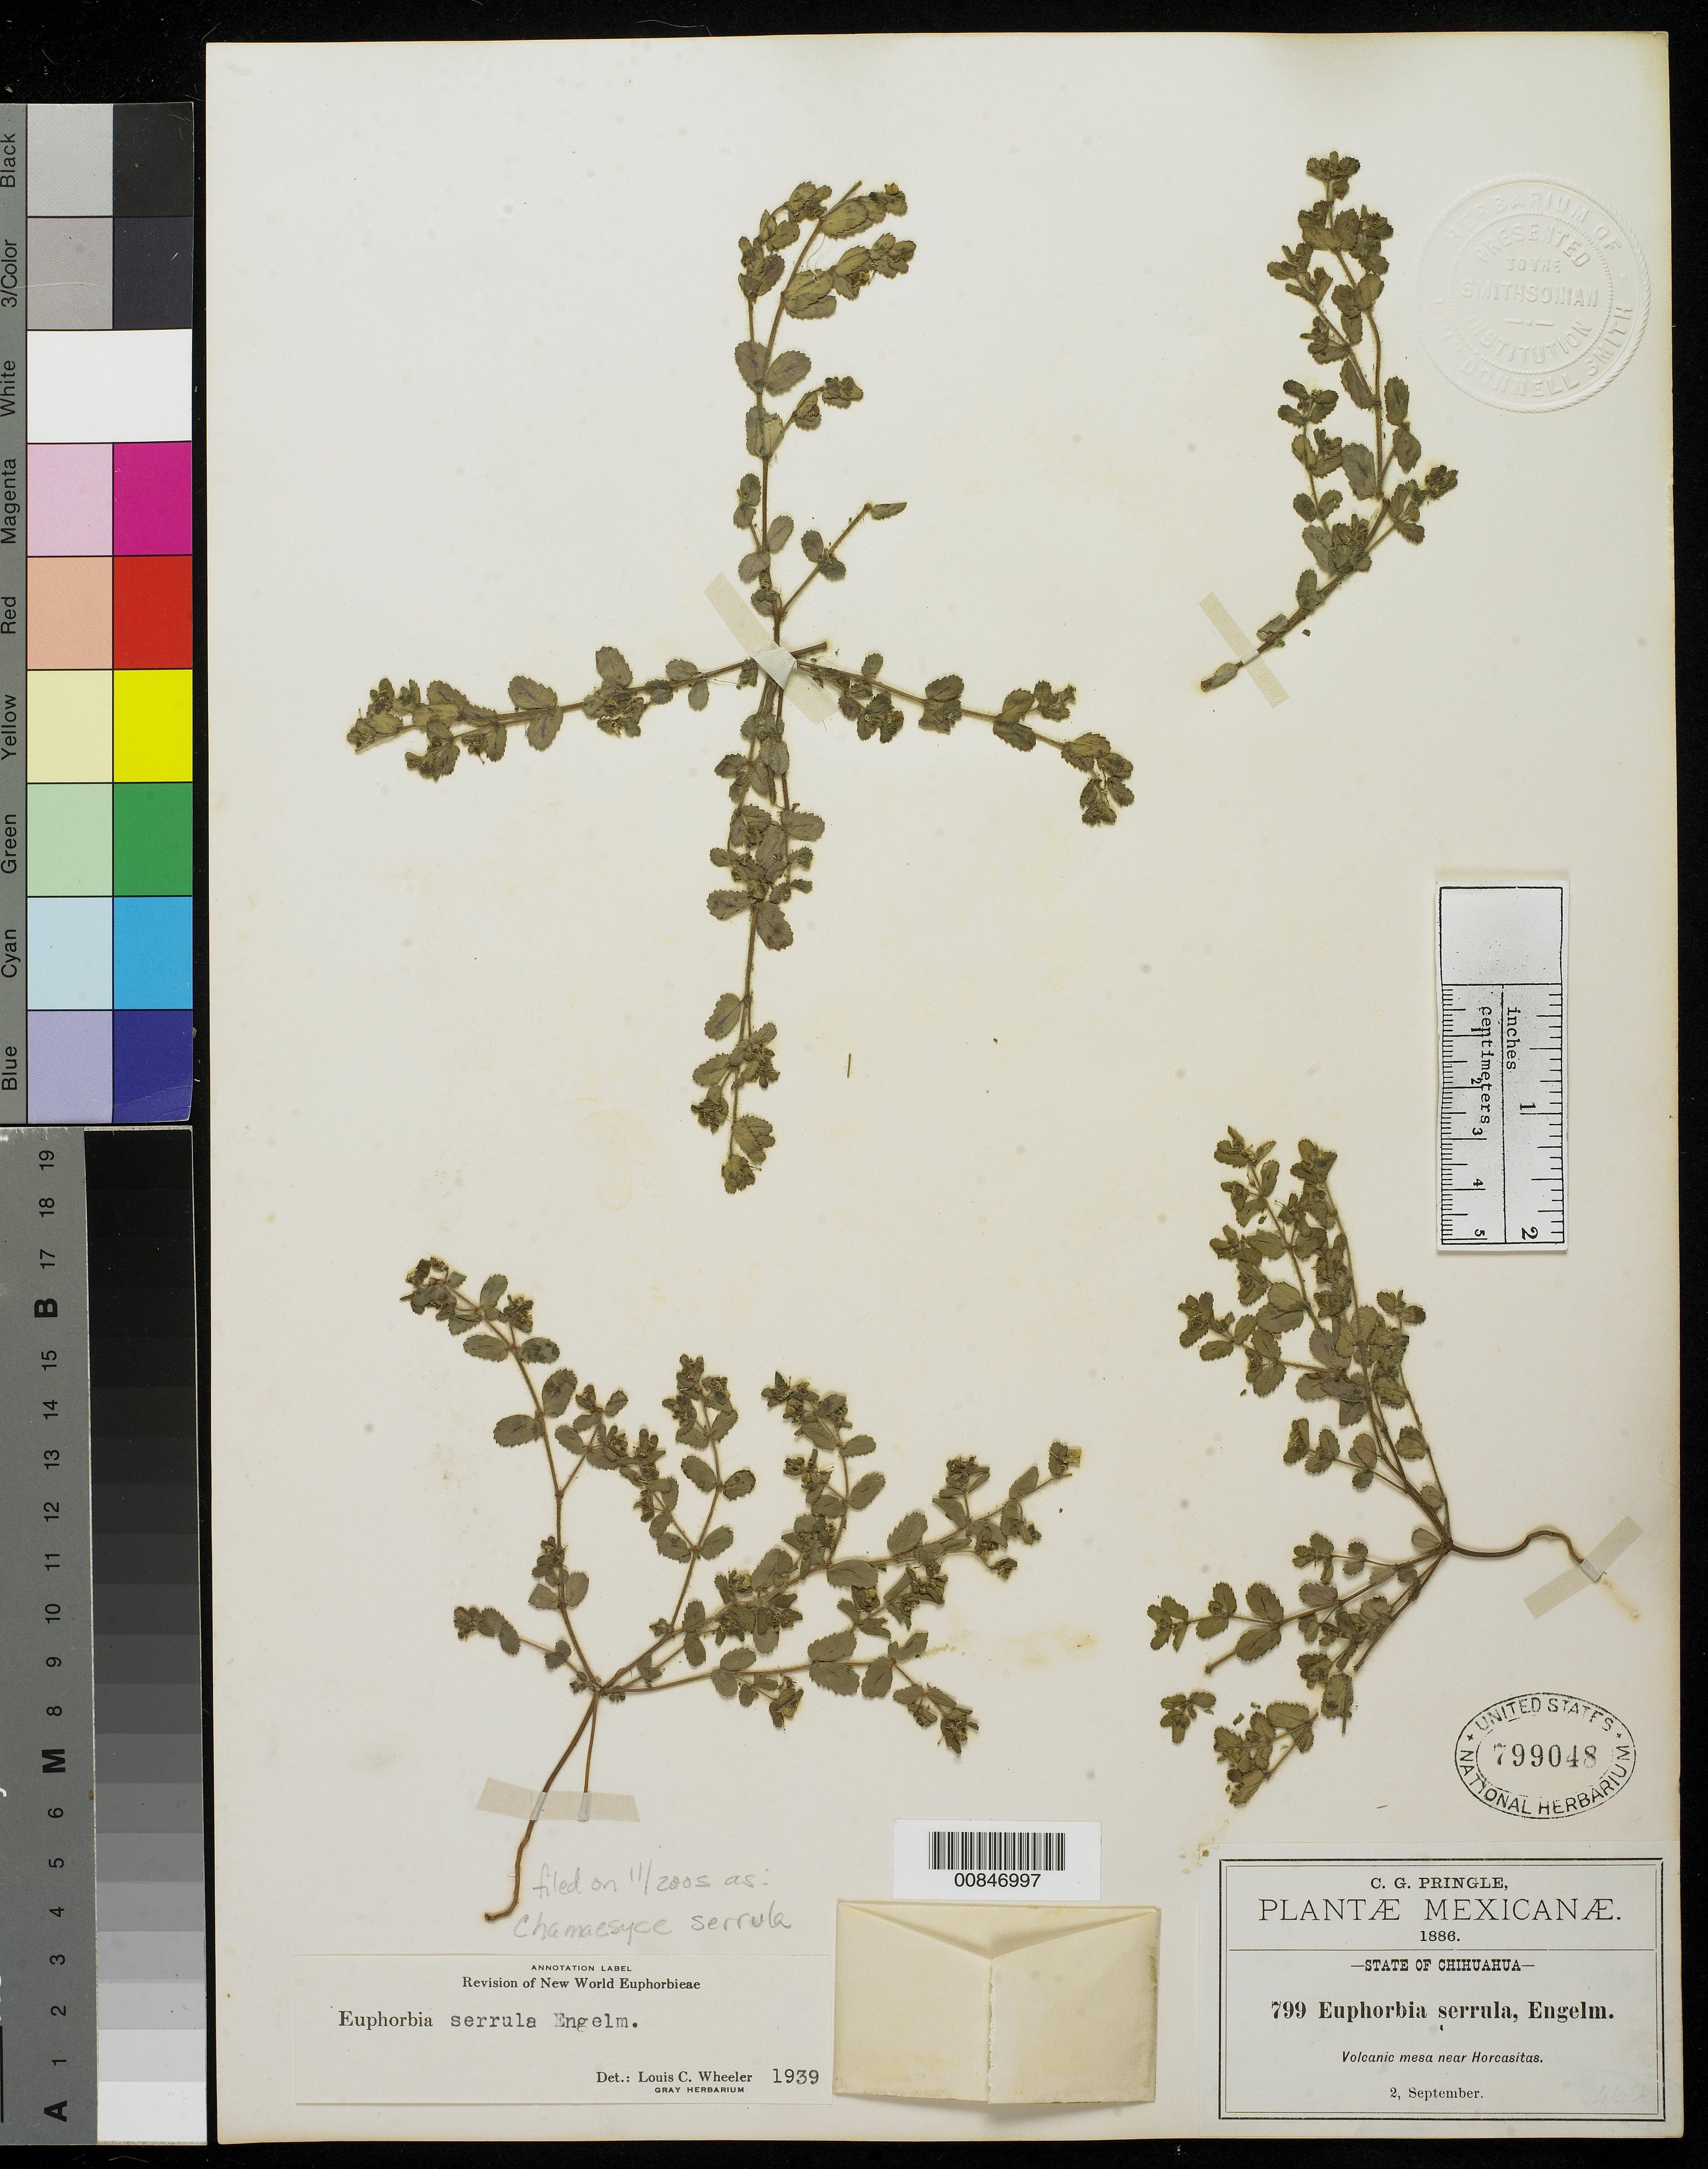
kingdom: Plantae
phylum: Tracheophyta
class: Magnoliopsida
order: Malpighiales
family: Euphorbiaceae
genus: Euphorbia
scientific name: Euphorbia serrula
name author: Engelm. in Emory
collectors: C. G. Pringle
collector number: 799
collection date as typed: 02 Sep 1886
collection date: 1886-09-02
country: Mexico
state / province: Chihuahua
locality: Near Horcasitas.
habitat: Volcanic mesa.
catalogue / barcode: US 799048